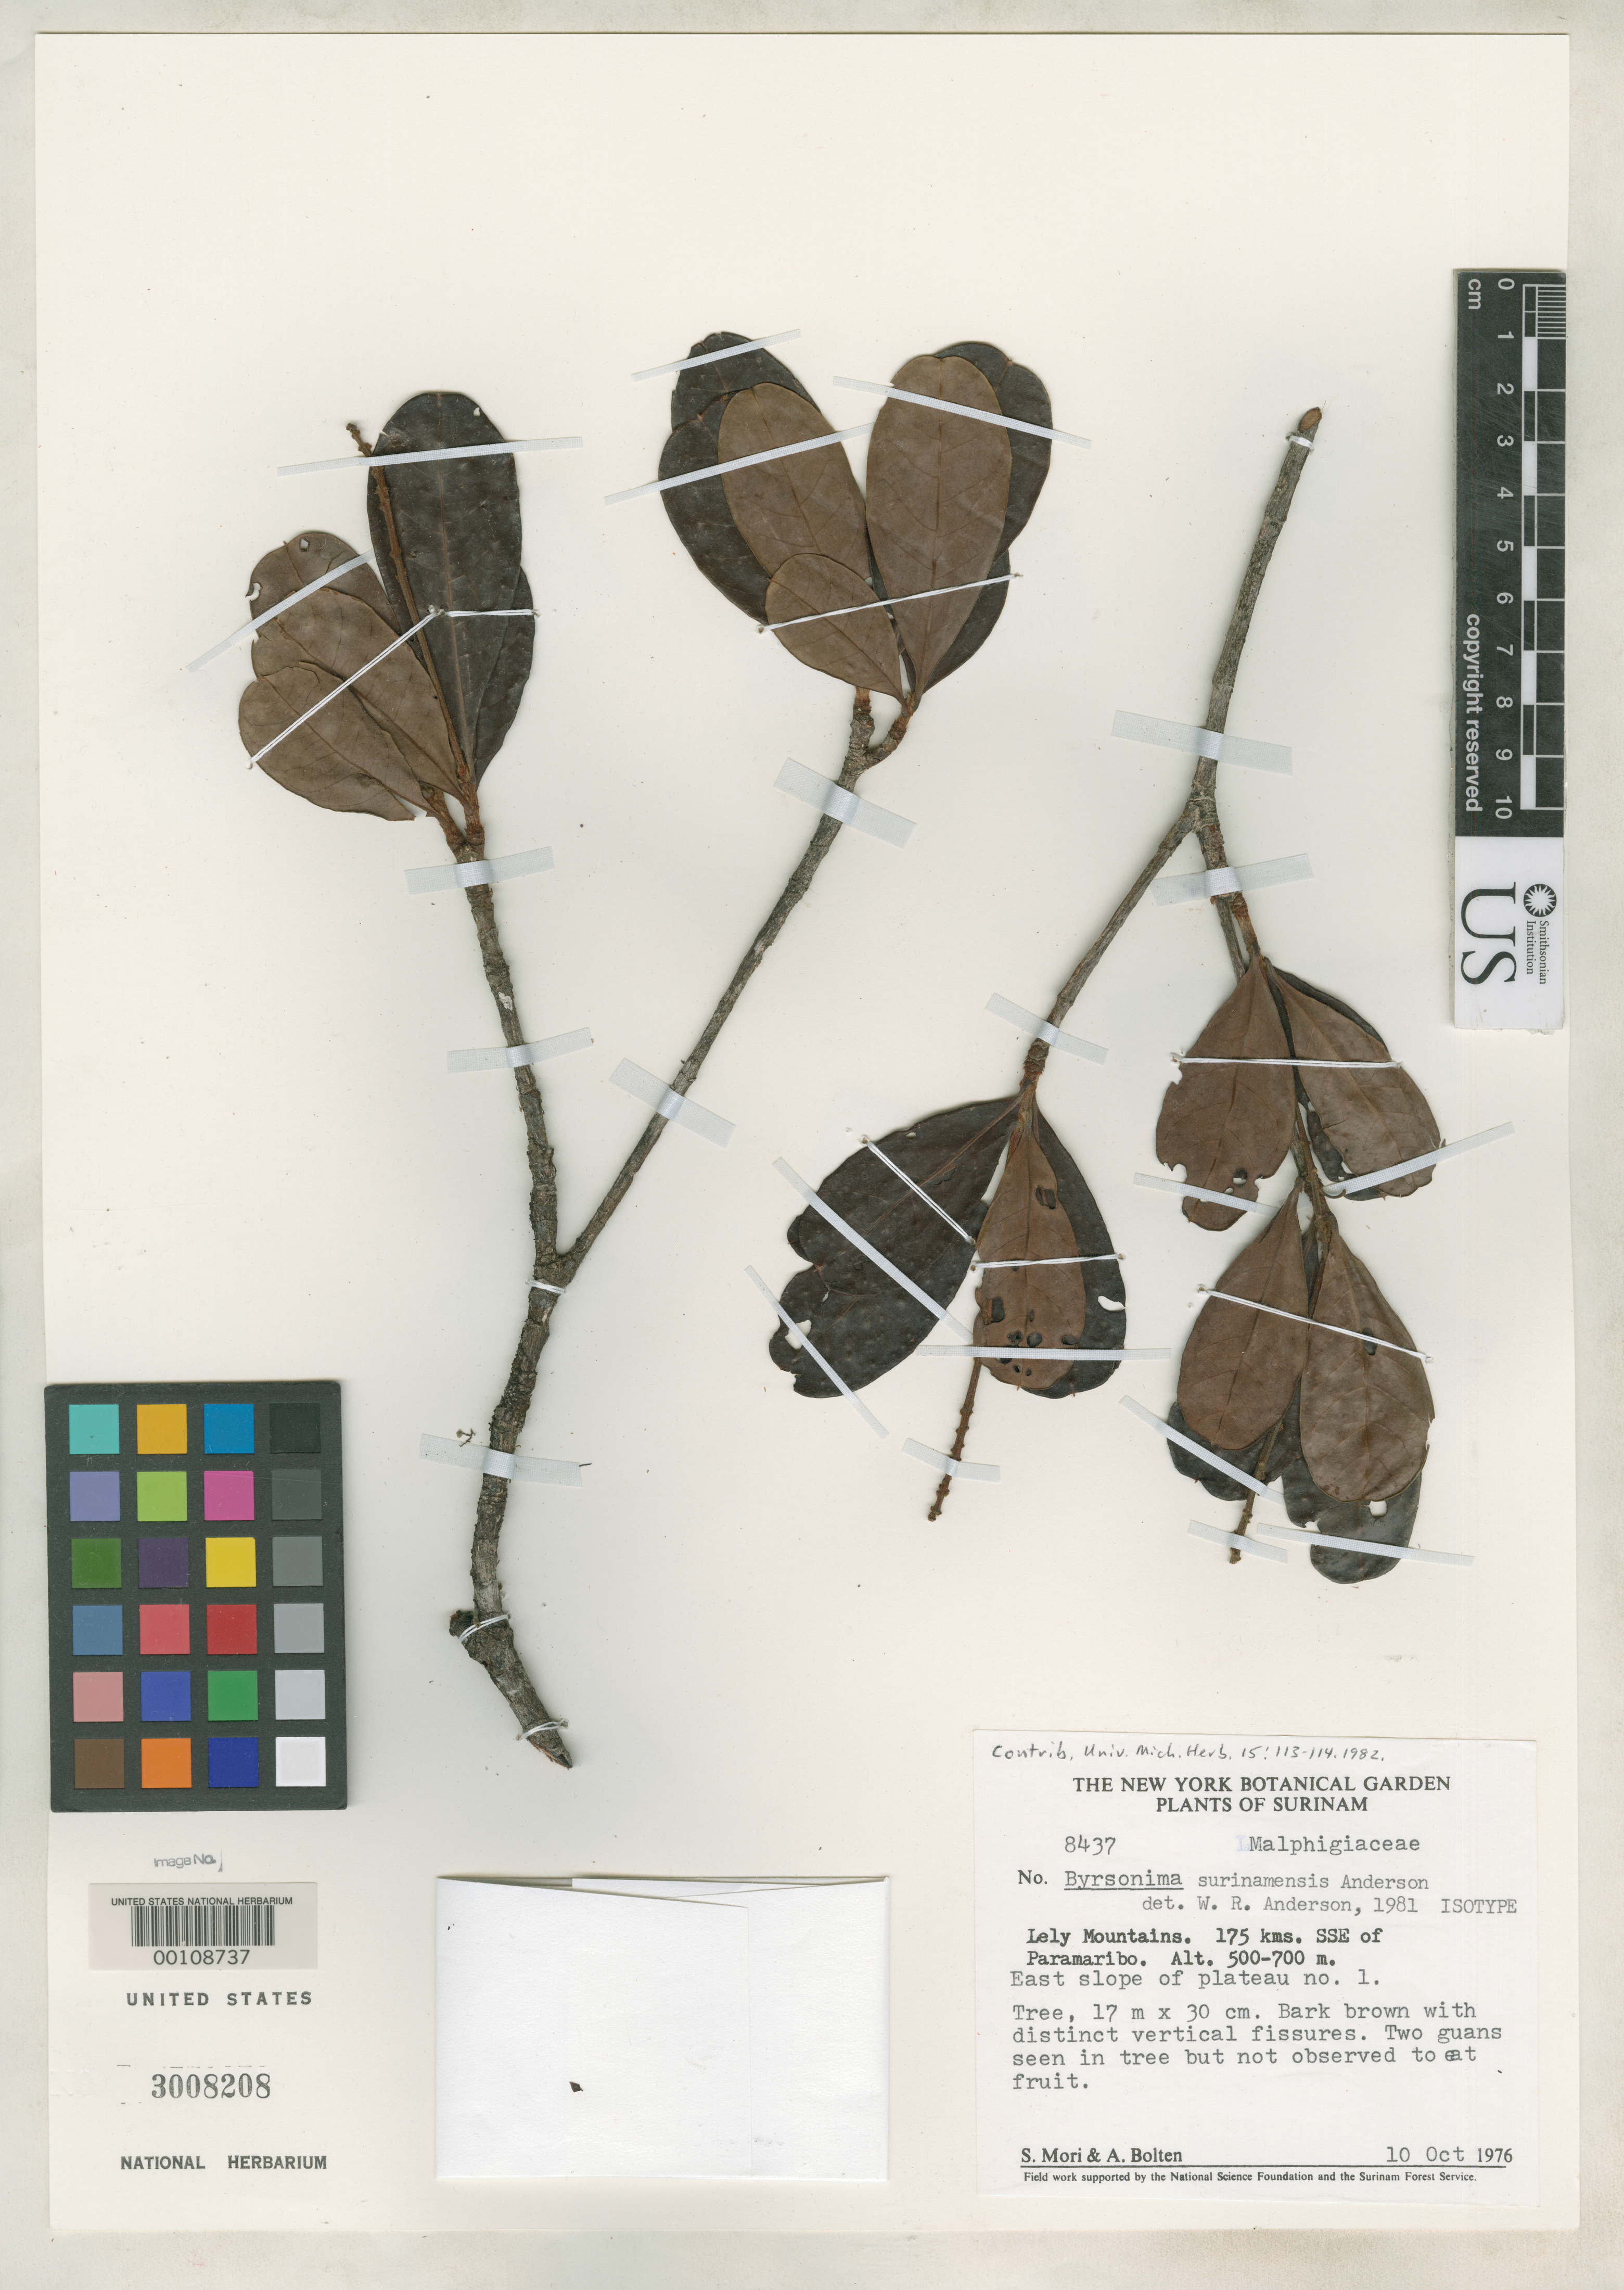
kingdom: Plantae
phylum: Tracheophyta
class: Magnoliopsida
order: Malpighiales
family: Malpighiaceae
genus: Byrsonima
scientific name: Byrsonima surinamensis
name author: W.R. Anderson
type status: Isotype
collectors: S. Mori & A. Bolten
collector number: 8437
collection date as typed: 10 Oct 1976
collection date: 1976-10-10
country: Suriname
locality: Lely Mts., 175 km SSE of Paramaribo.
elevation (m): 500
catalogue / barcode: US 3008208